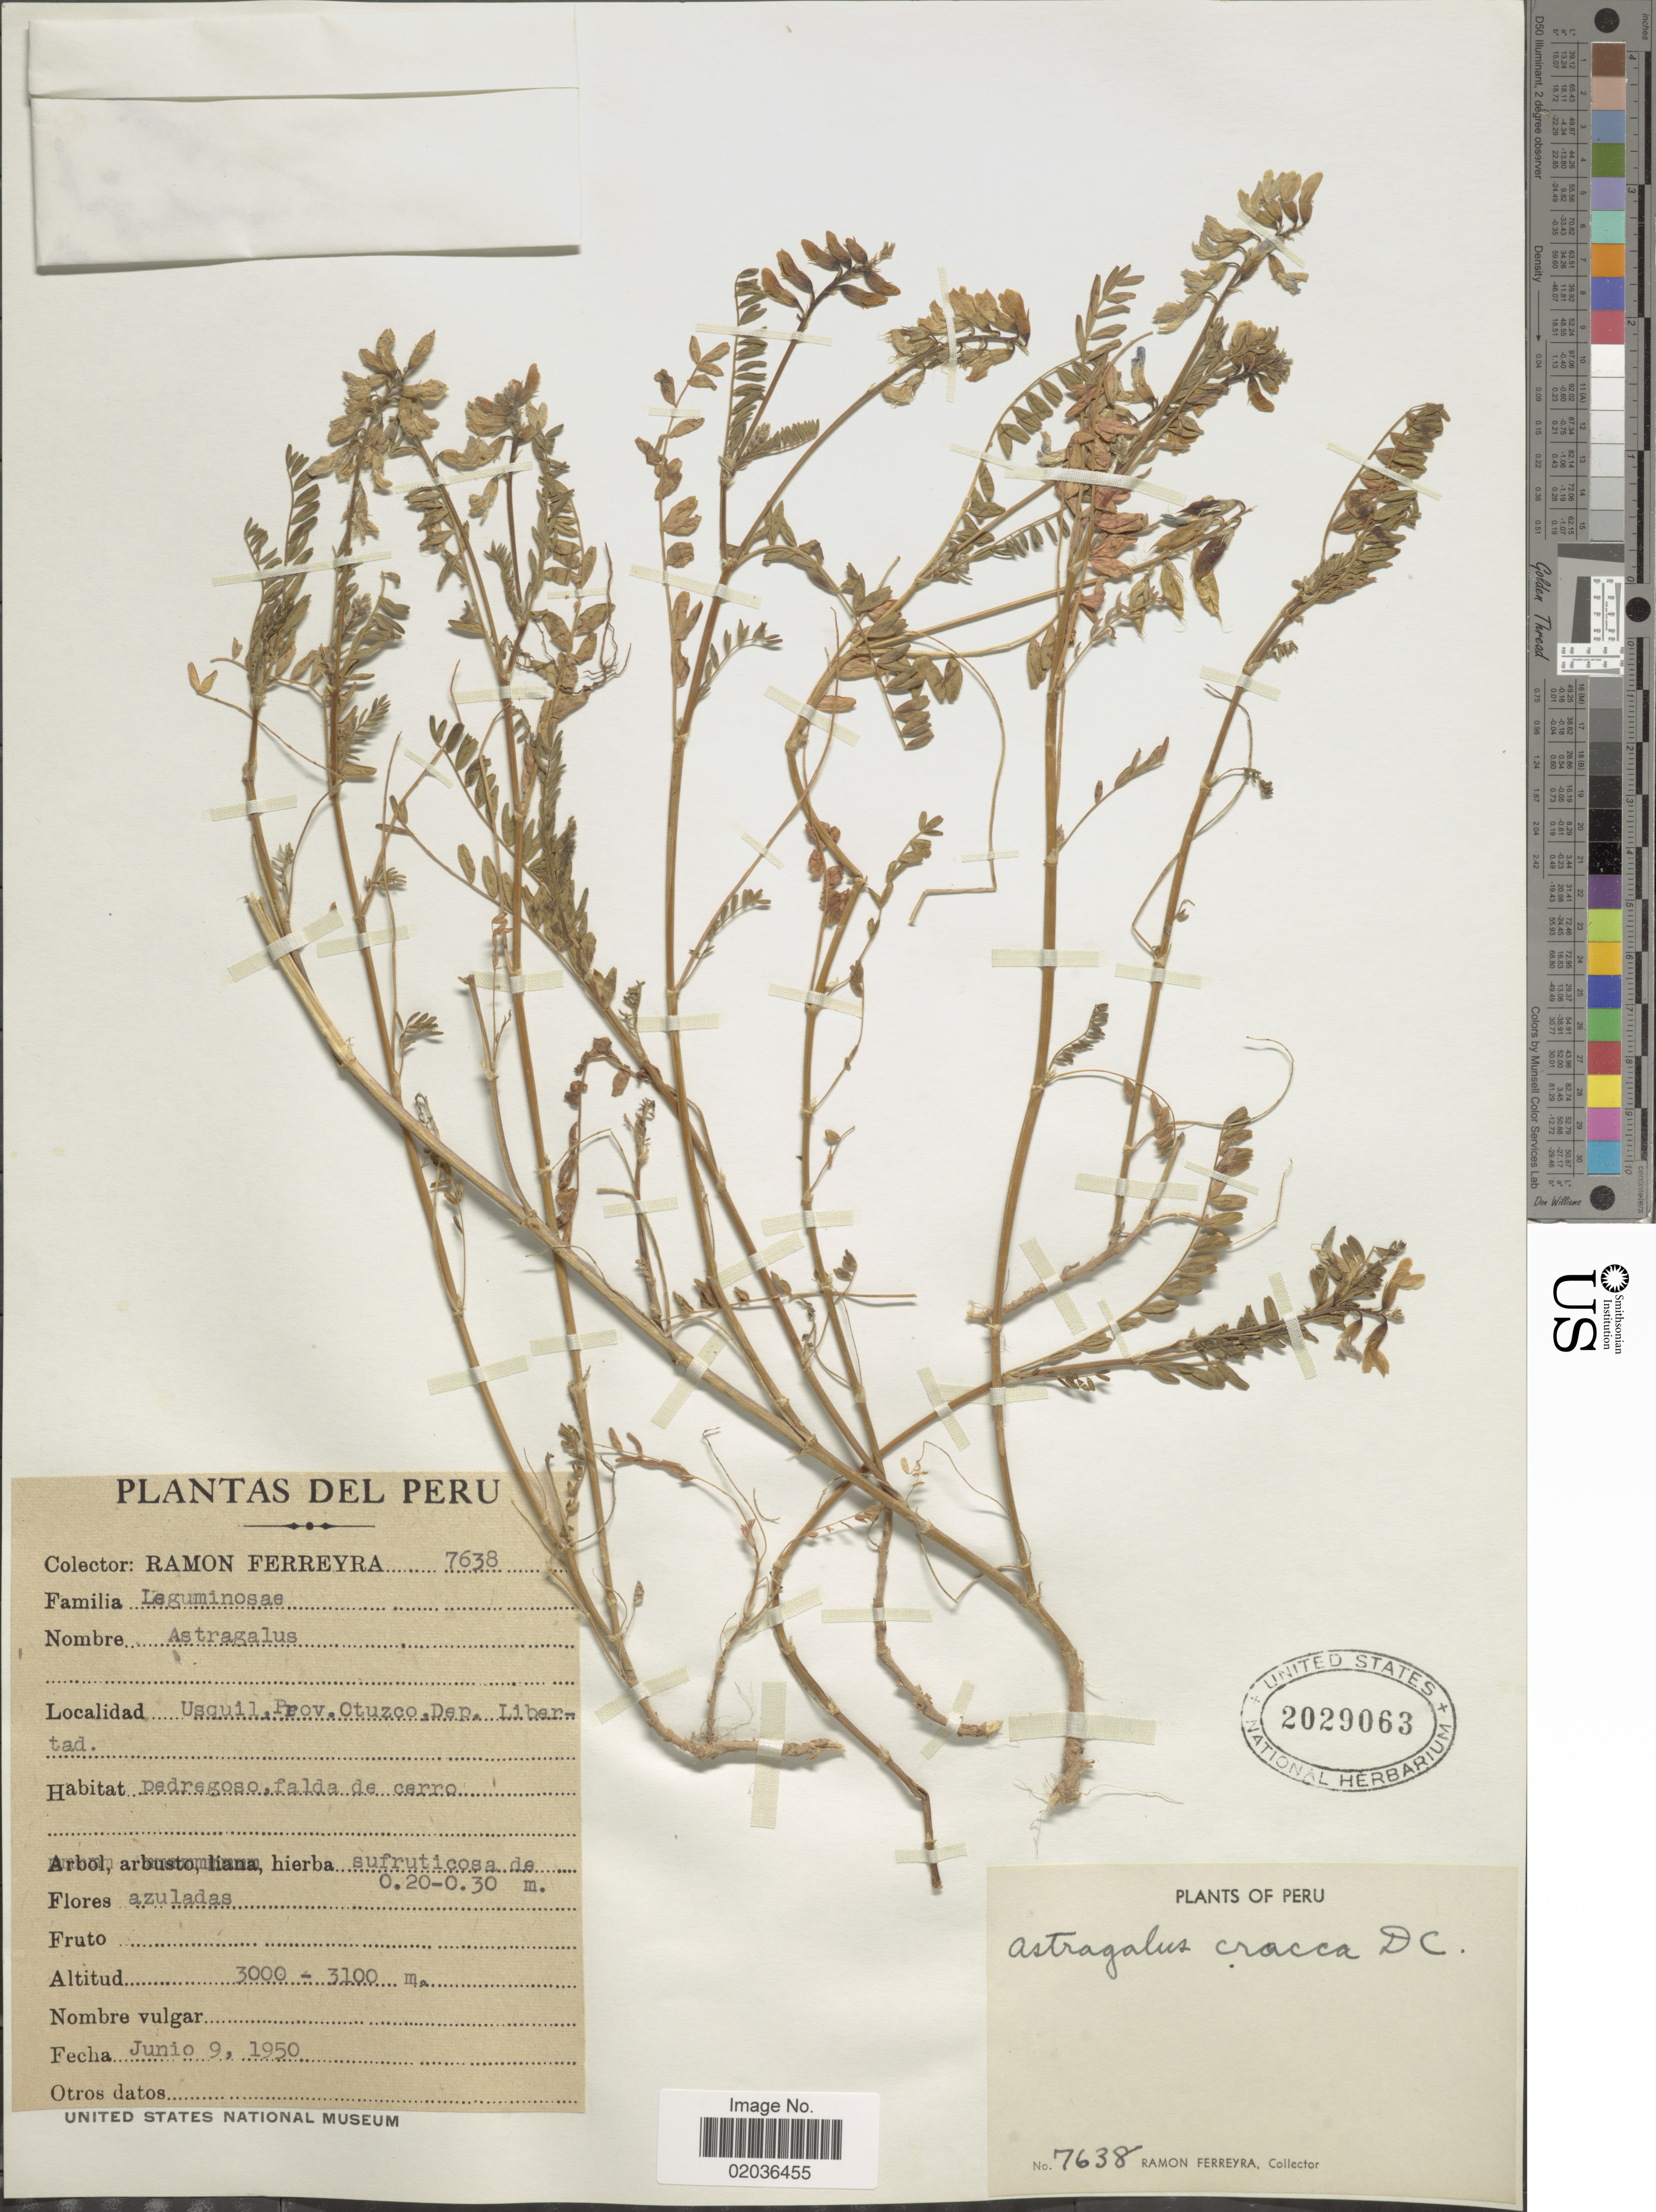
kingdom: Plantae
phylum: Tracheophyta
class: Magnoliopsida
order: Fabales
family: Fabaceae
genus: Astragalus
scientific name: Astragalus cracca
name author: DC.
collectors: R. A. Ferreyra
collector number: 7638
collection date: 1950-06-09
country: Peru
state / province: La Libertad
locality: Usquil, Prov. Otuzco, Dep. Libertad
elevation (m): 3000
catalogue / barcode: US 2029063